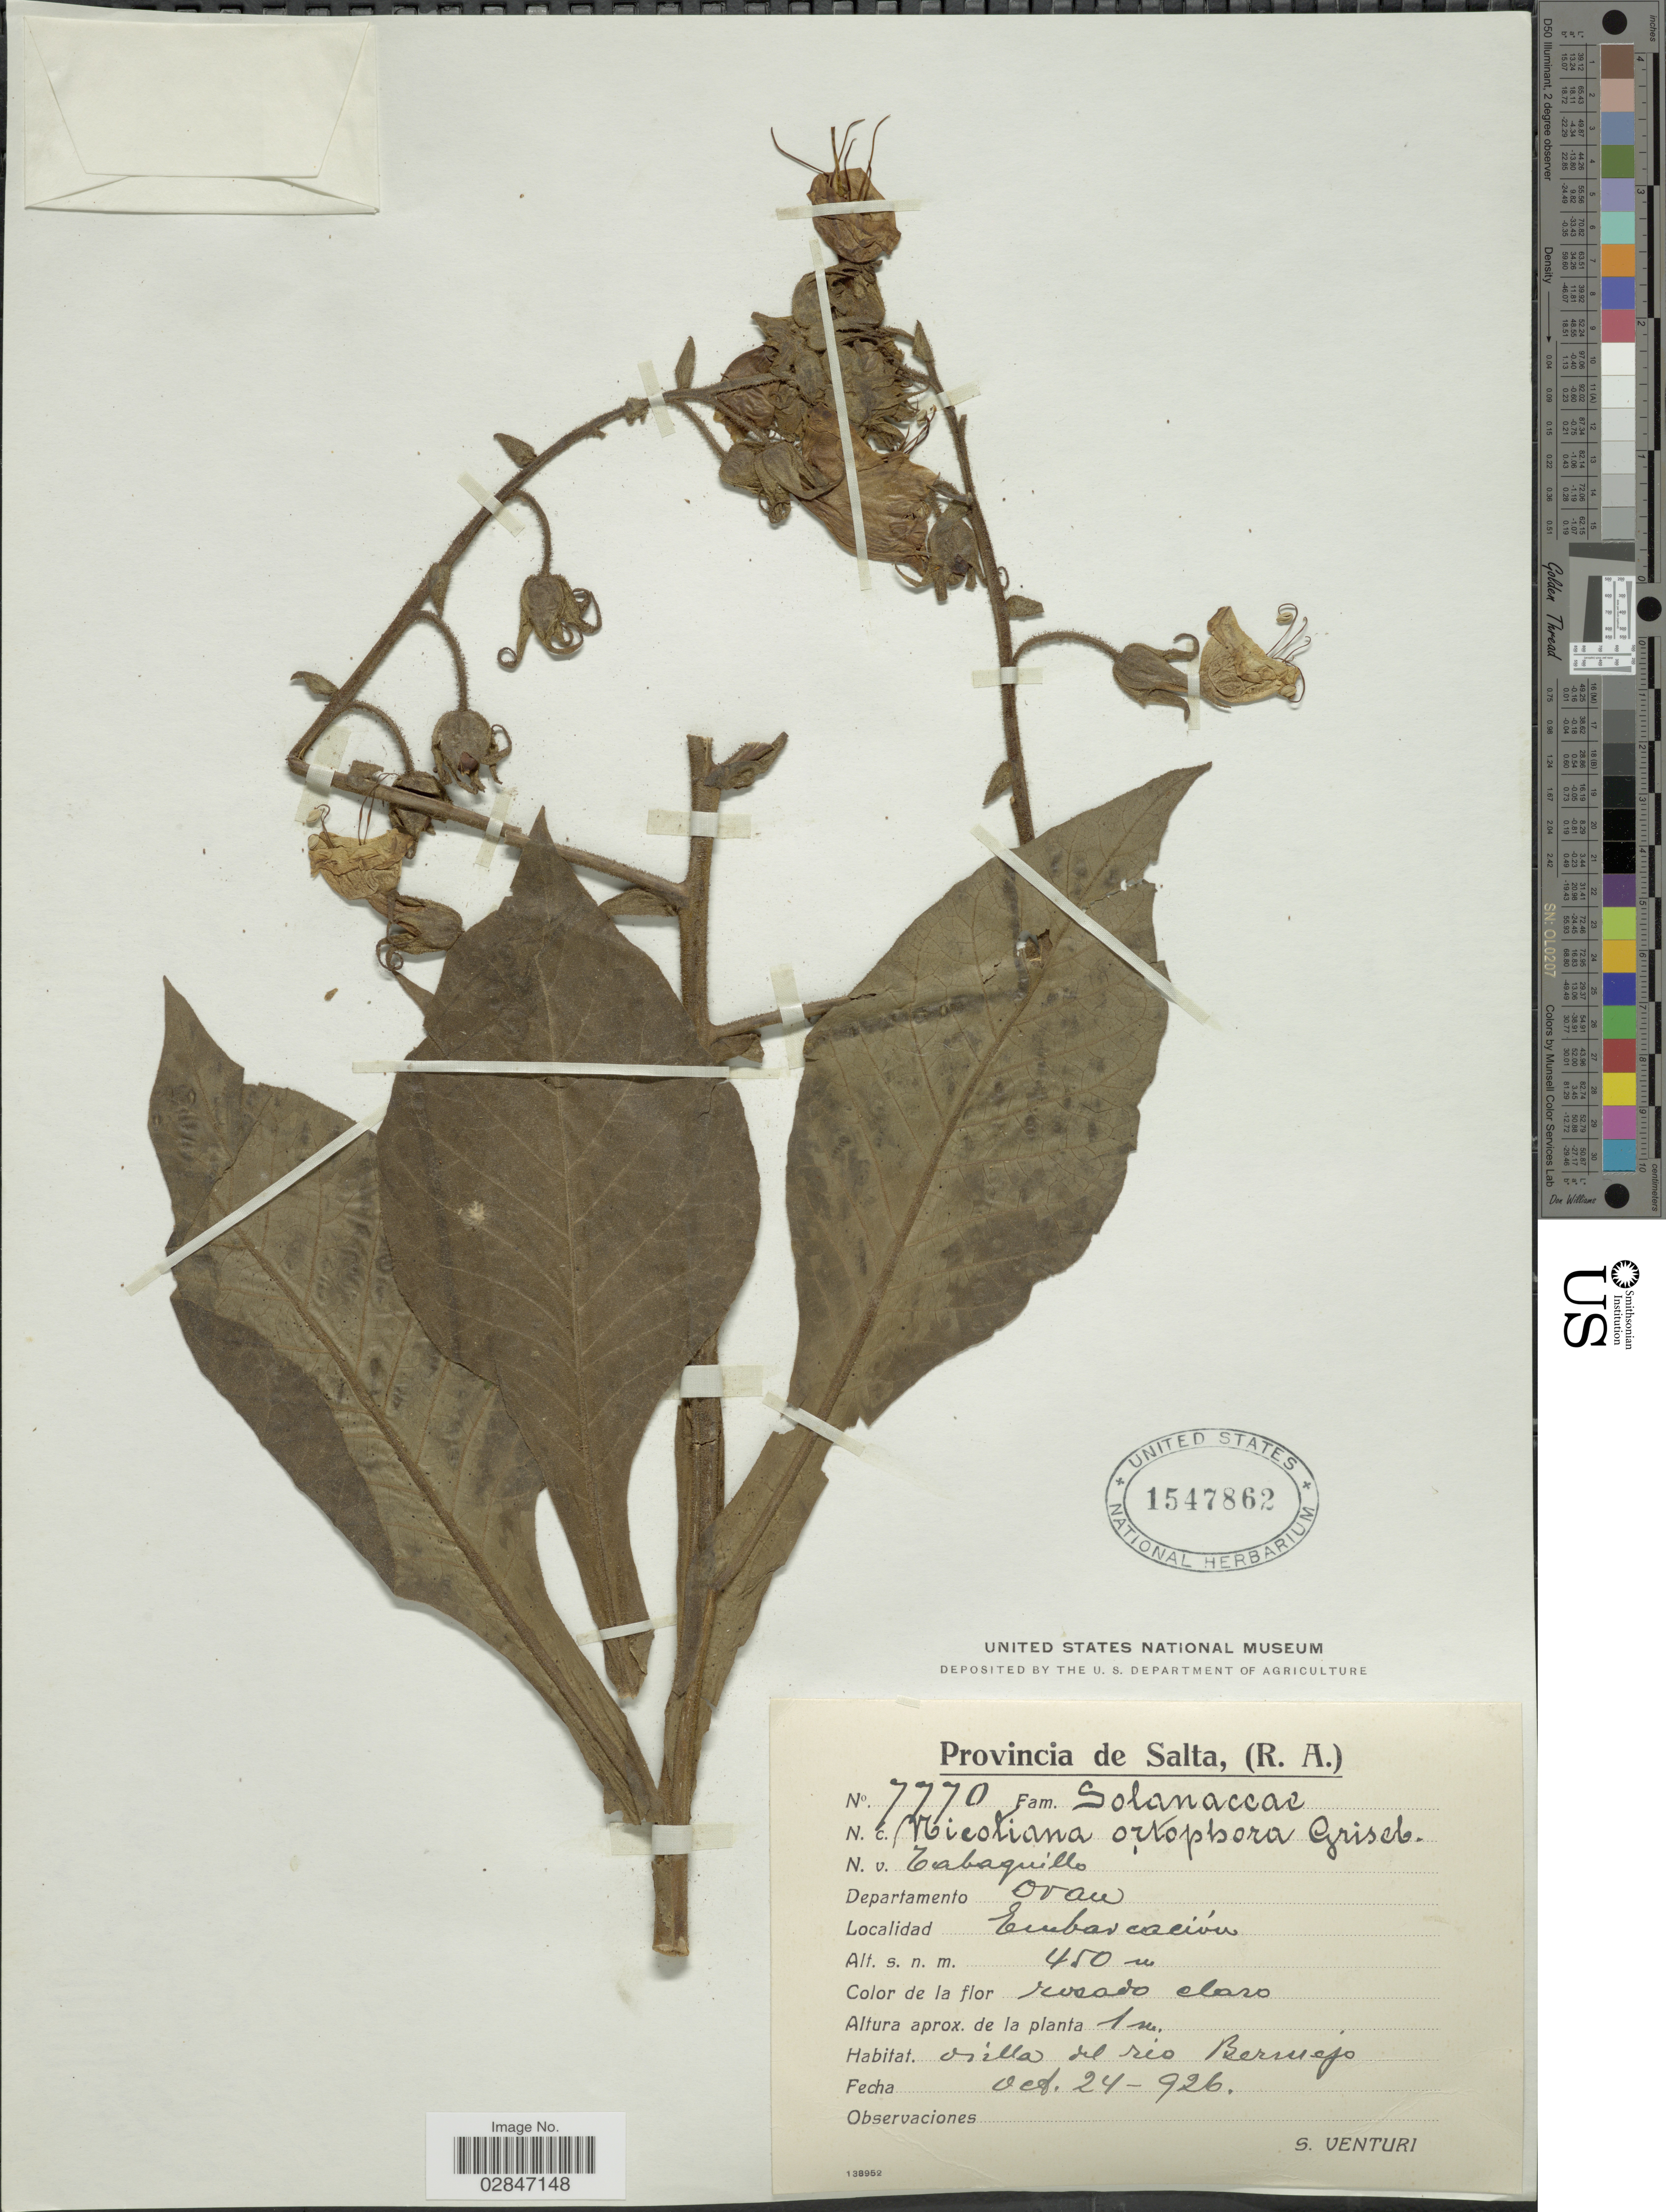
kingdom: Plantae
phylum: Tracheophyta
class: Magnoliopsida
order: Solanales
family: Solanaceae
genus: Nicotiana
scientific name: Nicotiana otophora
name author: Griseb.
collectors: S. Venturi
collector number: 7770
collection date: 1926-10-24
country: Argentina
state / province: Salta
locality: Provincia de Salta, (R. A.), Departamento Oran, Embarcación.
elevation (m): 450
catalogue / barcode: US 1547862